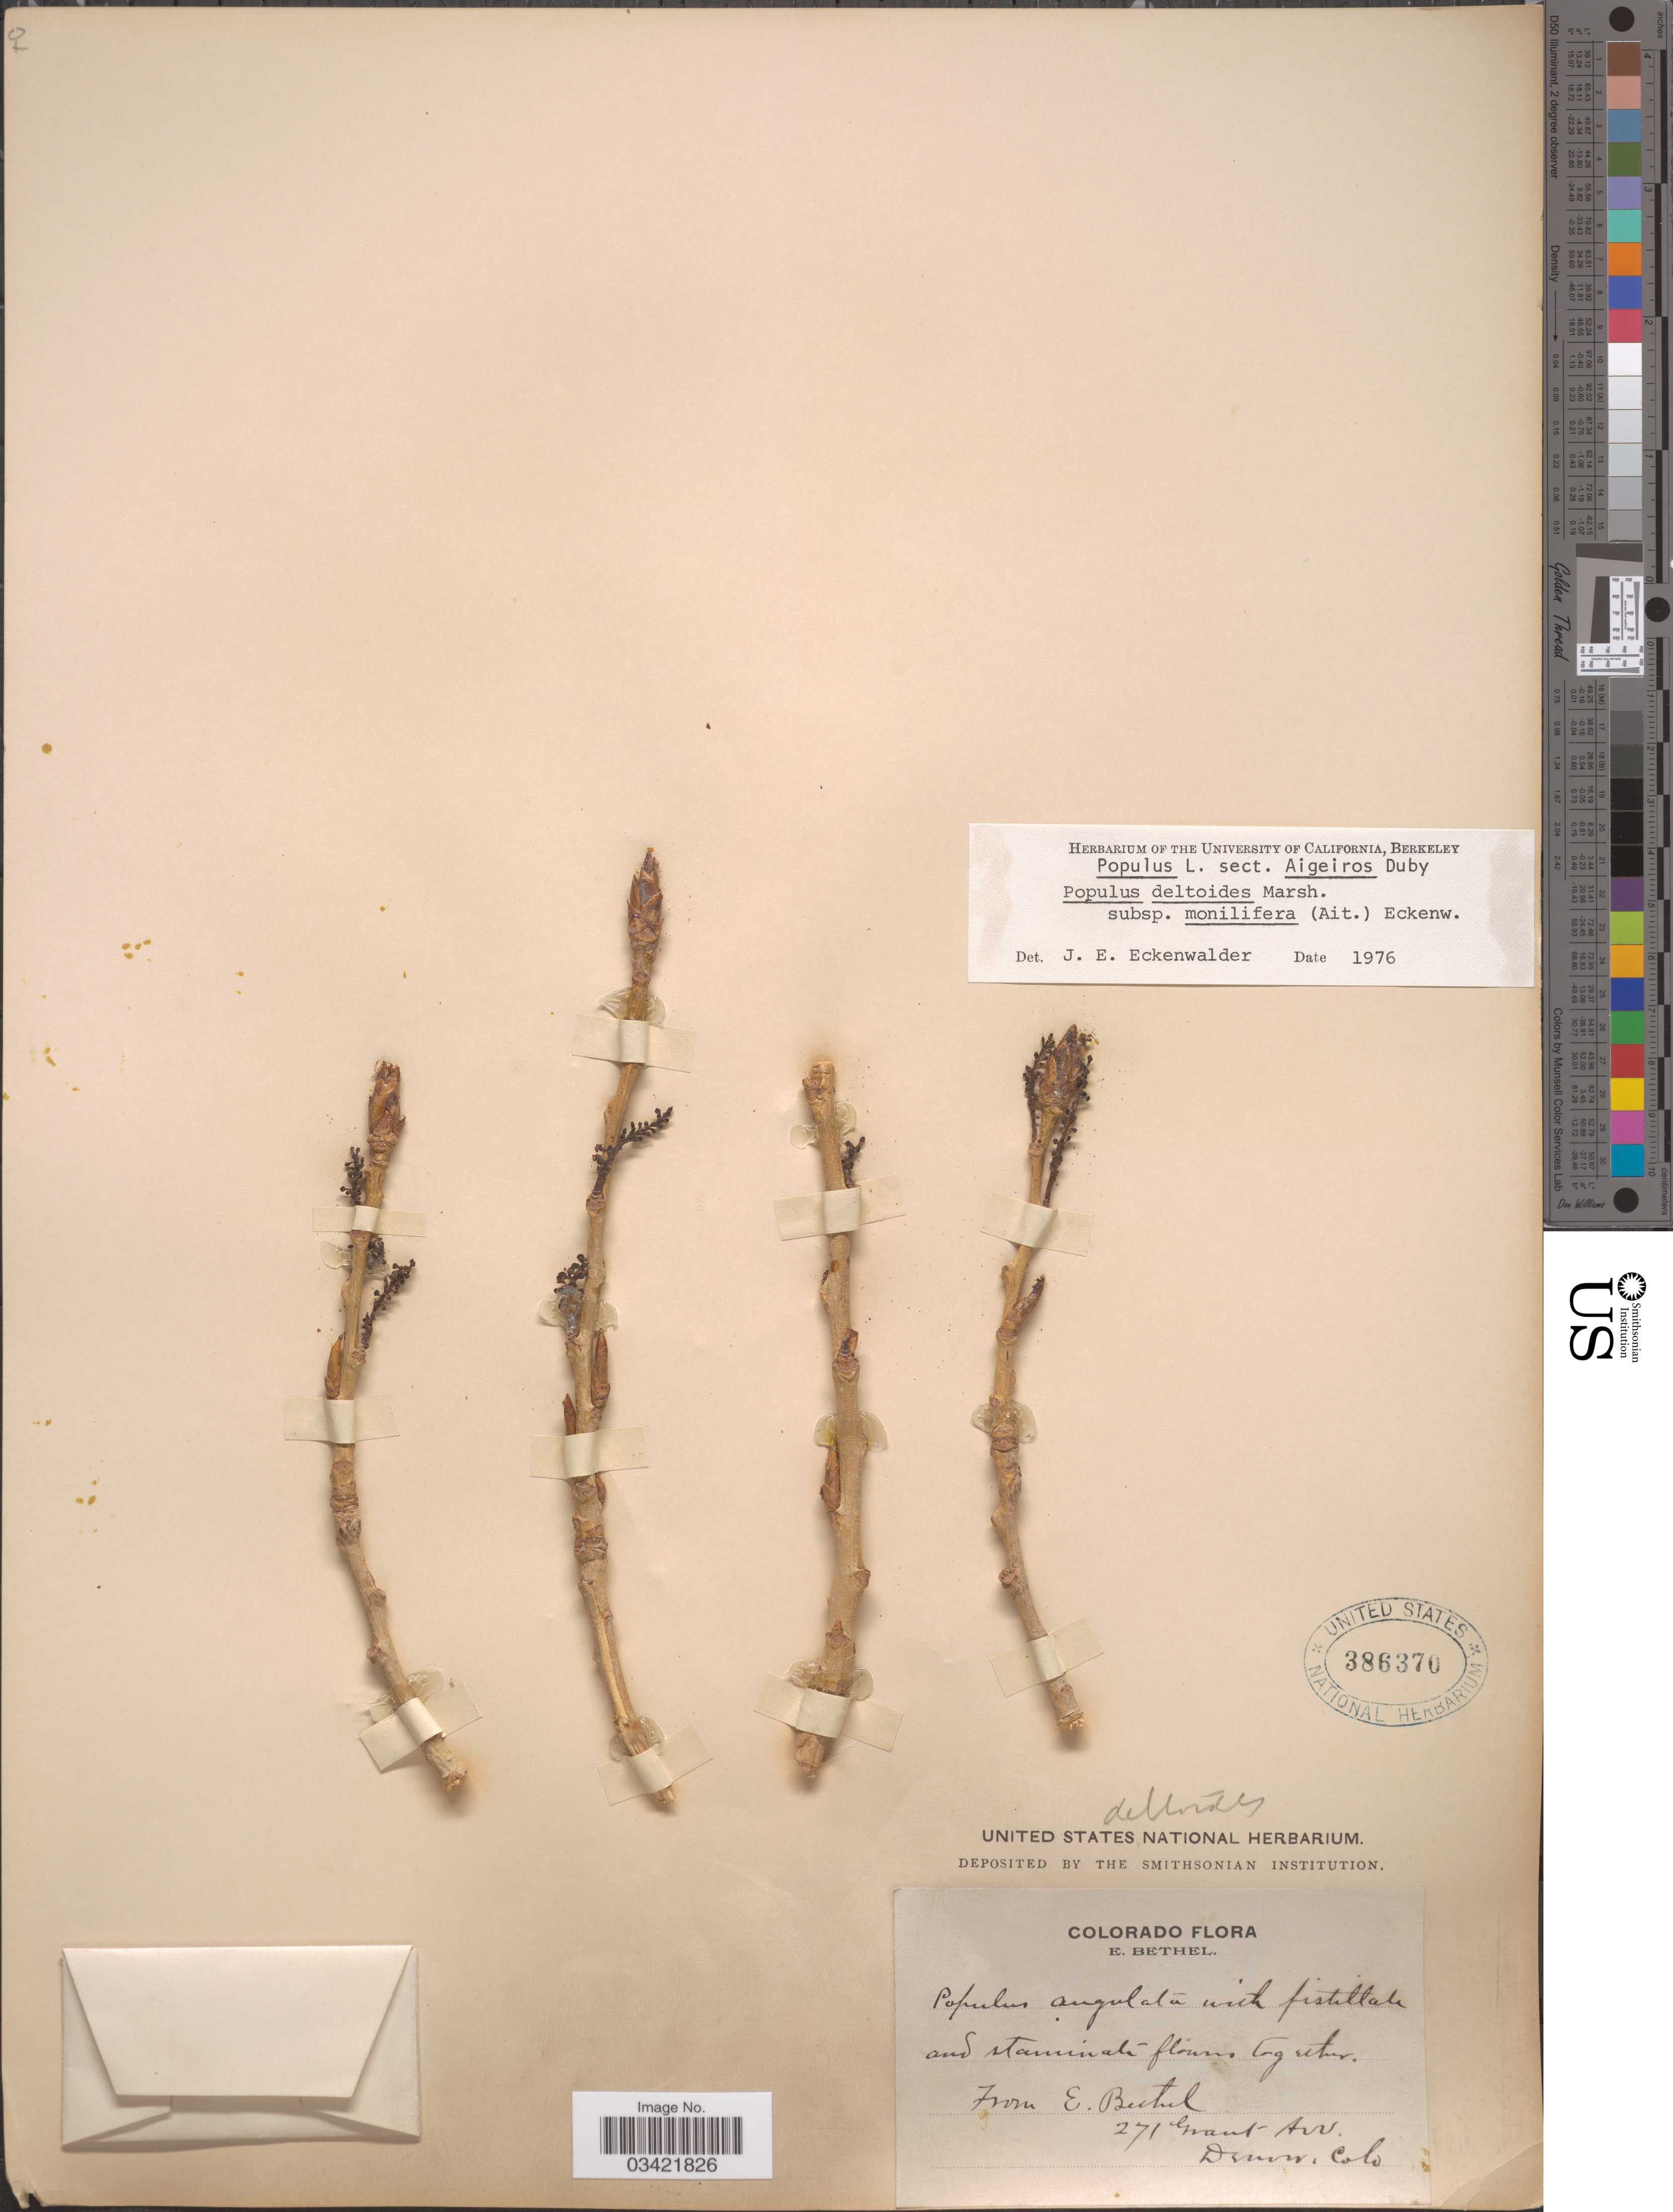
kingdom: Plantae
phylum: Tracheophyta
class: Magnoliopsida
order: Malpighiales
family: Salicaceae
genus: Populus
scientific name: Populus deltoides subsp. monilifera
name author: (Aiton) Eckenw.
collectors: E. Bethel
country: United States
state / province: Colorado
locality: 271 Grant- Ave. Denver.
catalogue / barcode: US 386370